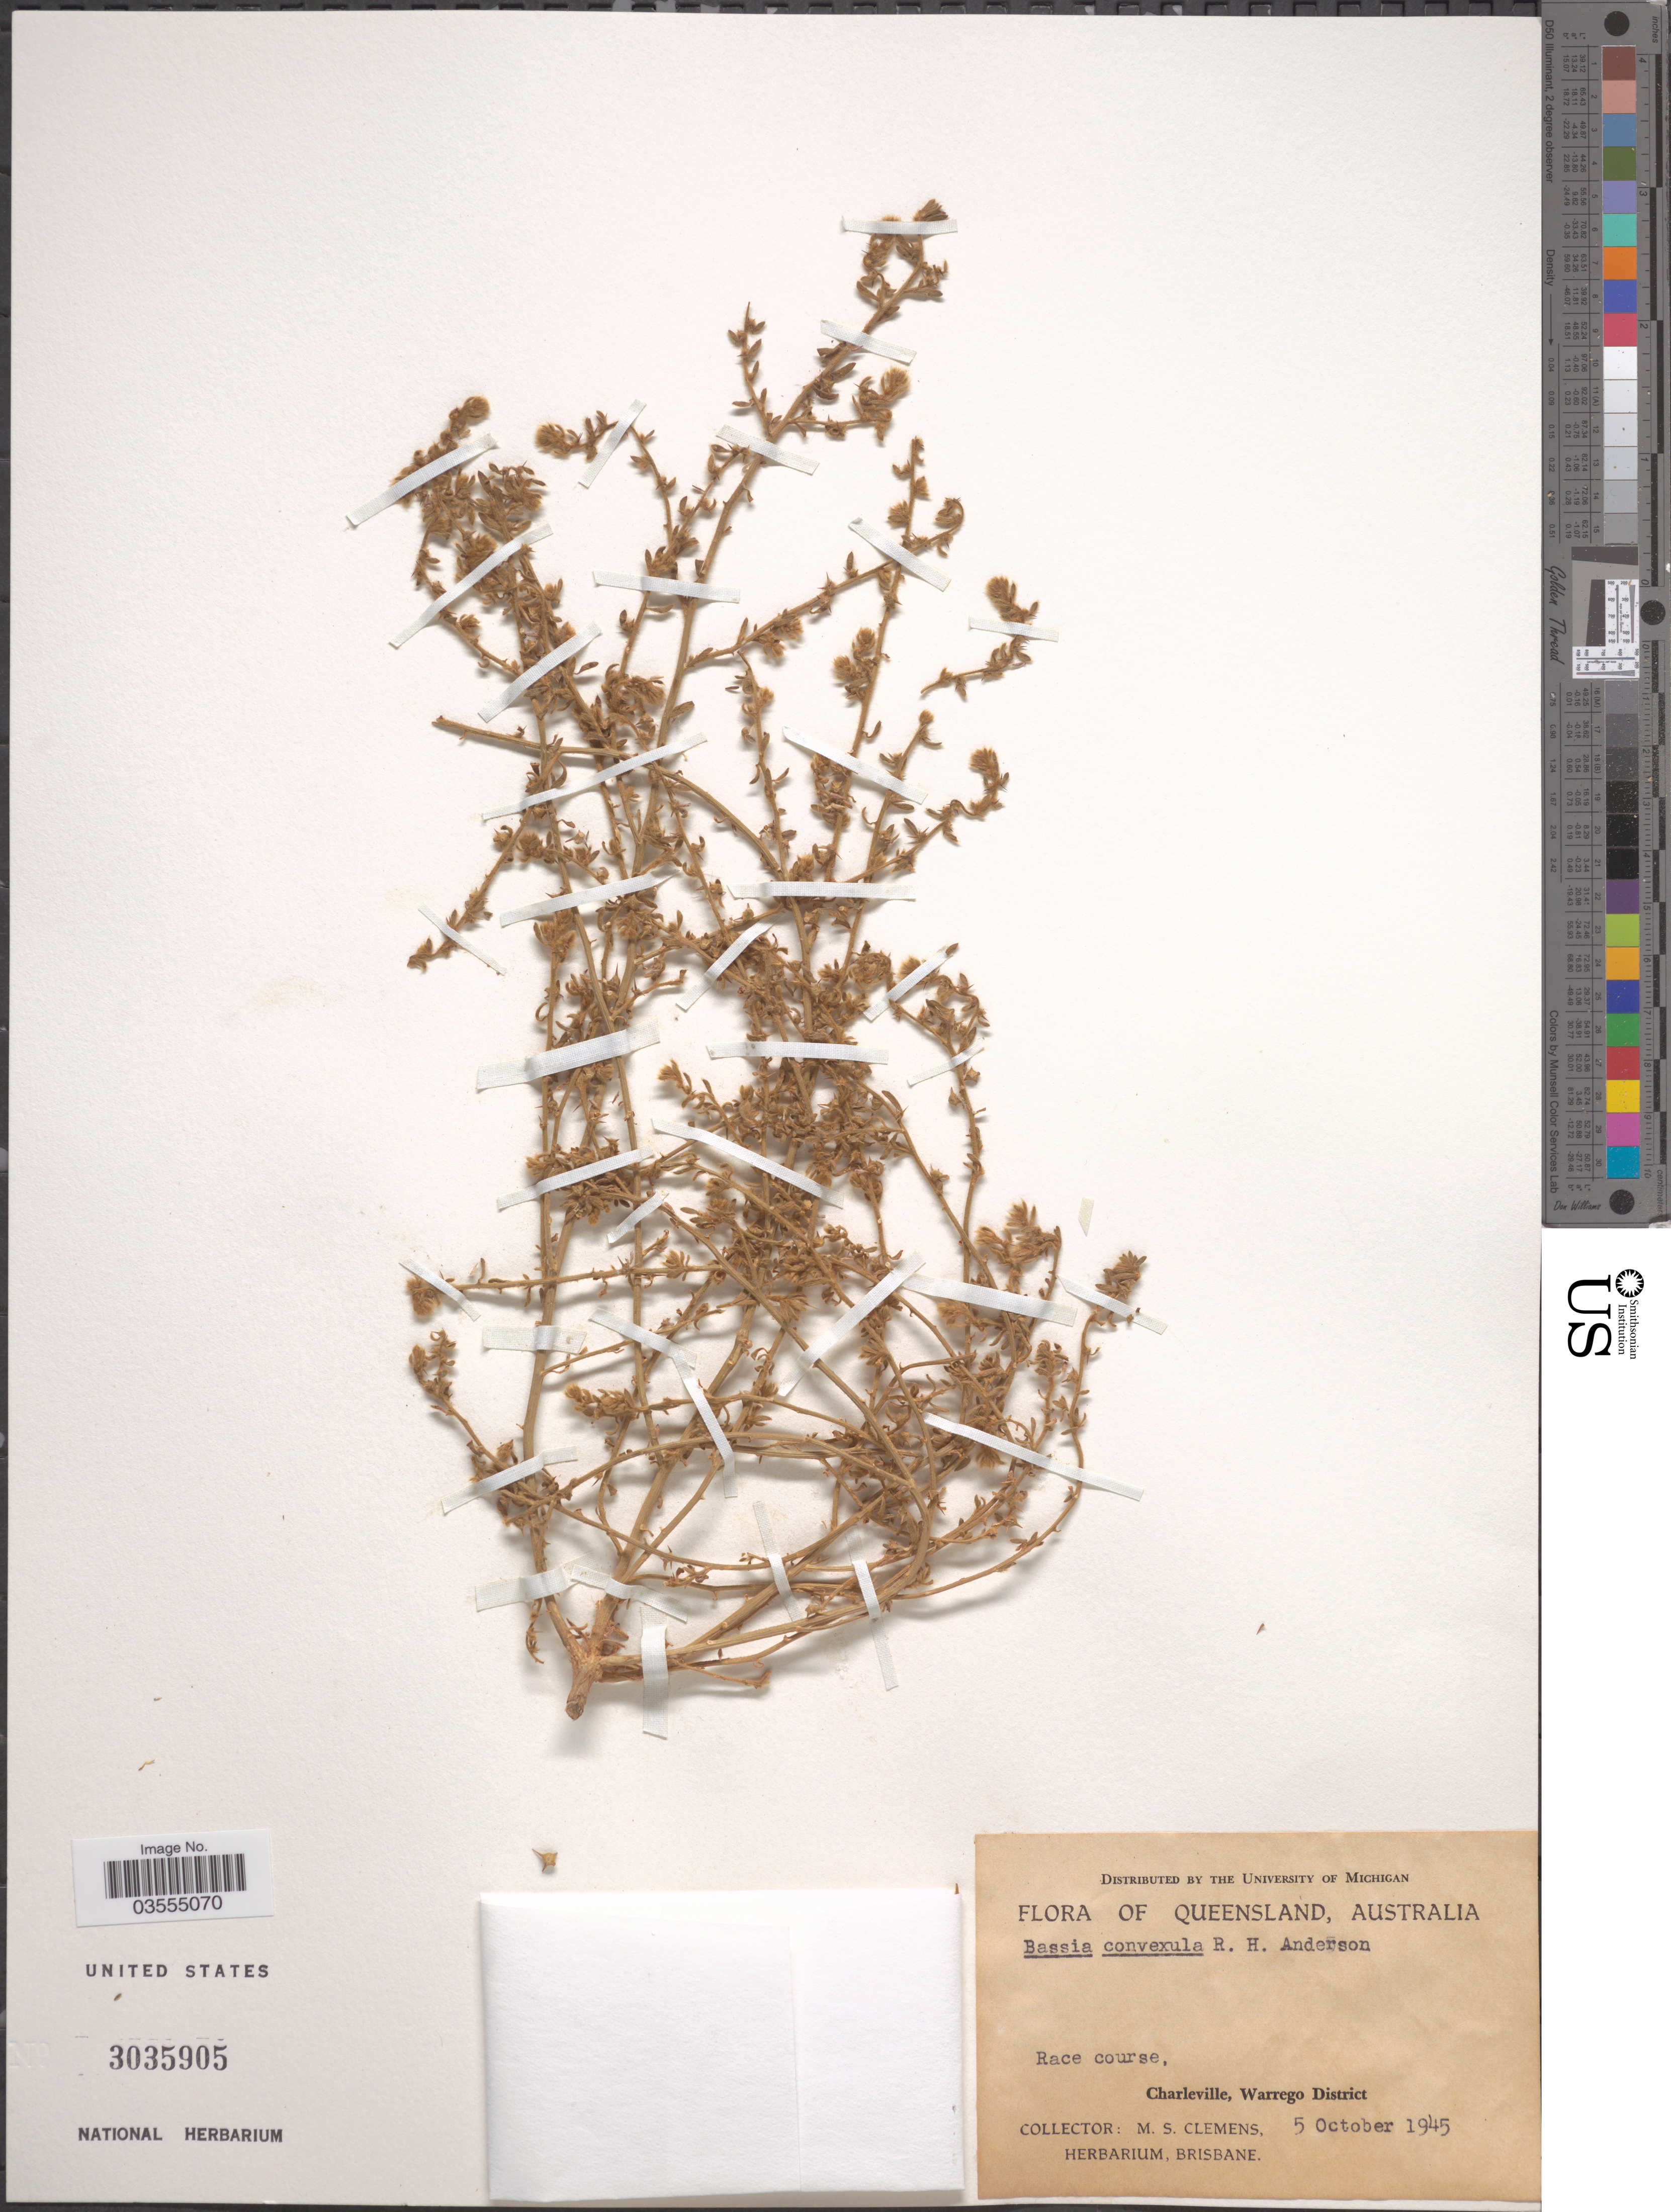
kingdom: Plantae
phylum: Tracheophyta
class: Magnoliopsida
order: Caryophyllales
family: Amaranthaceae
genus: Sclerolaena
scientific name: Sclerolaena convexula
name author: (R.H. Anderson) A.J. Scott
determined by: Wilson, Paul G.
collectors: M. S. Clemens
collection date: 1945-10-05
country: Australia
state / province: Queensland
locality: Charleville, Warrego District.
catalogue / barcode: US 3035905